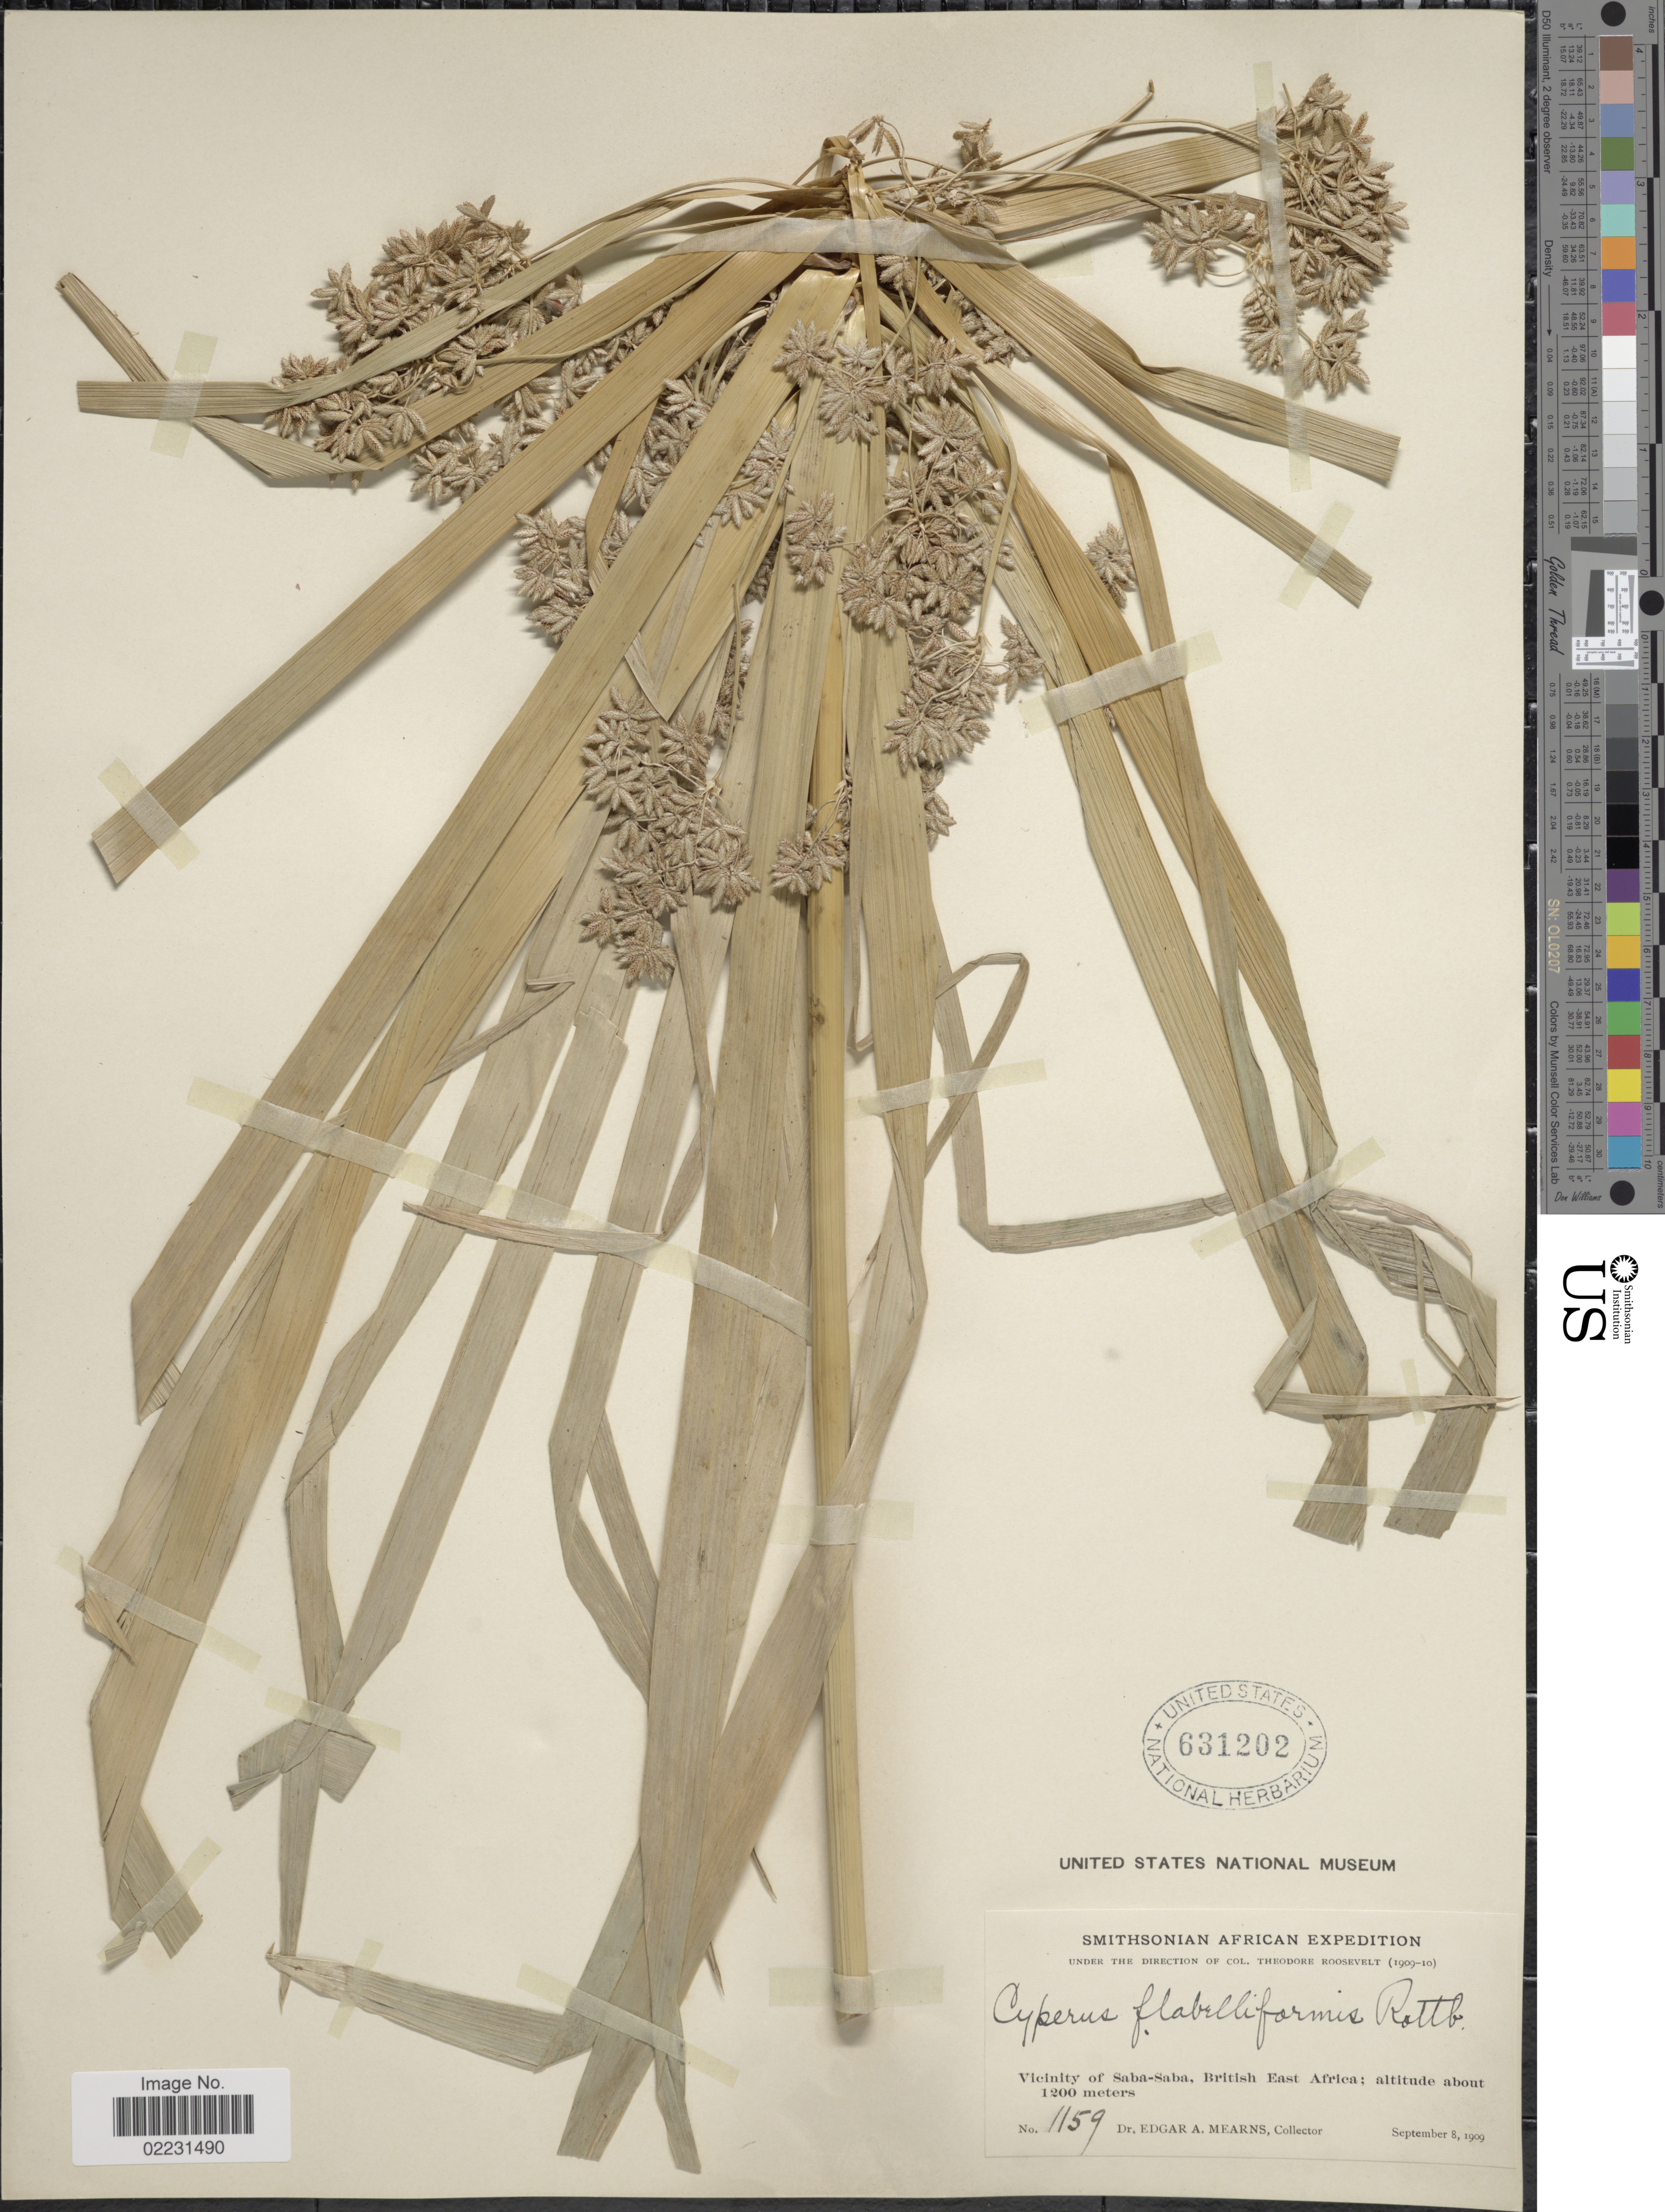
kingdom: Plantae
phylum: Tracheophyta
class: Liliopsida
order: Poales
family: Cyperaceae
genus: Cyperus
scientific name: Cyperus involucratus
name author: Rottb.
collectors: E. A. Mearns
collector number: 1159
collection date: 1909-09-08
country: Kenya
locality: Vicinity of Saba-Saba, British East Africa.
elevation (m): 1200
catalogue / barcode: US 631202